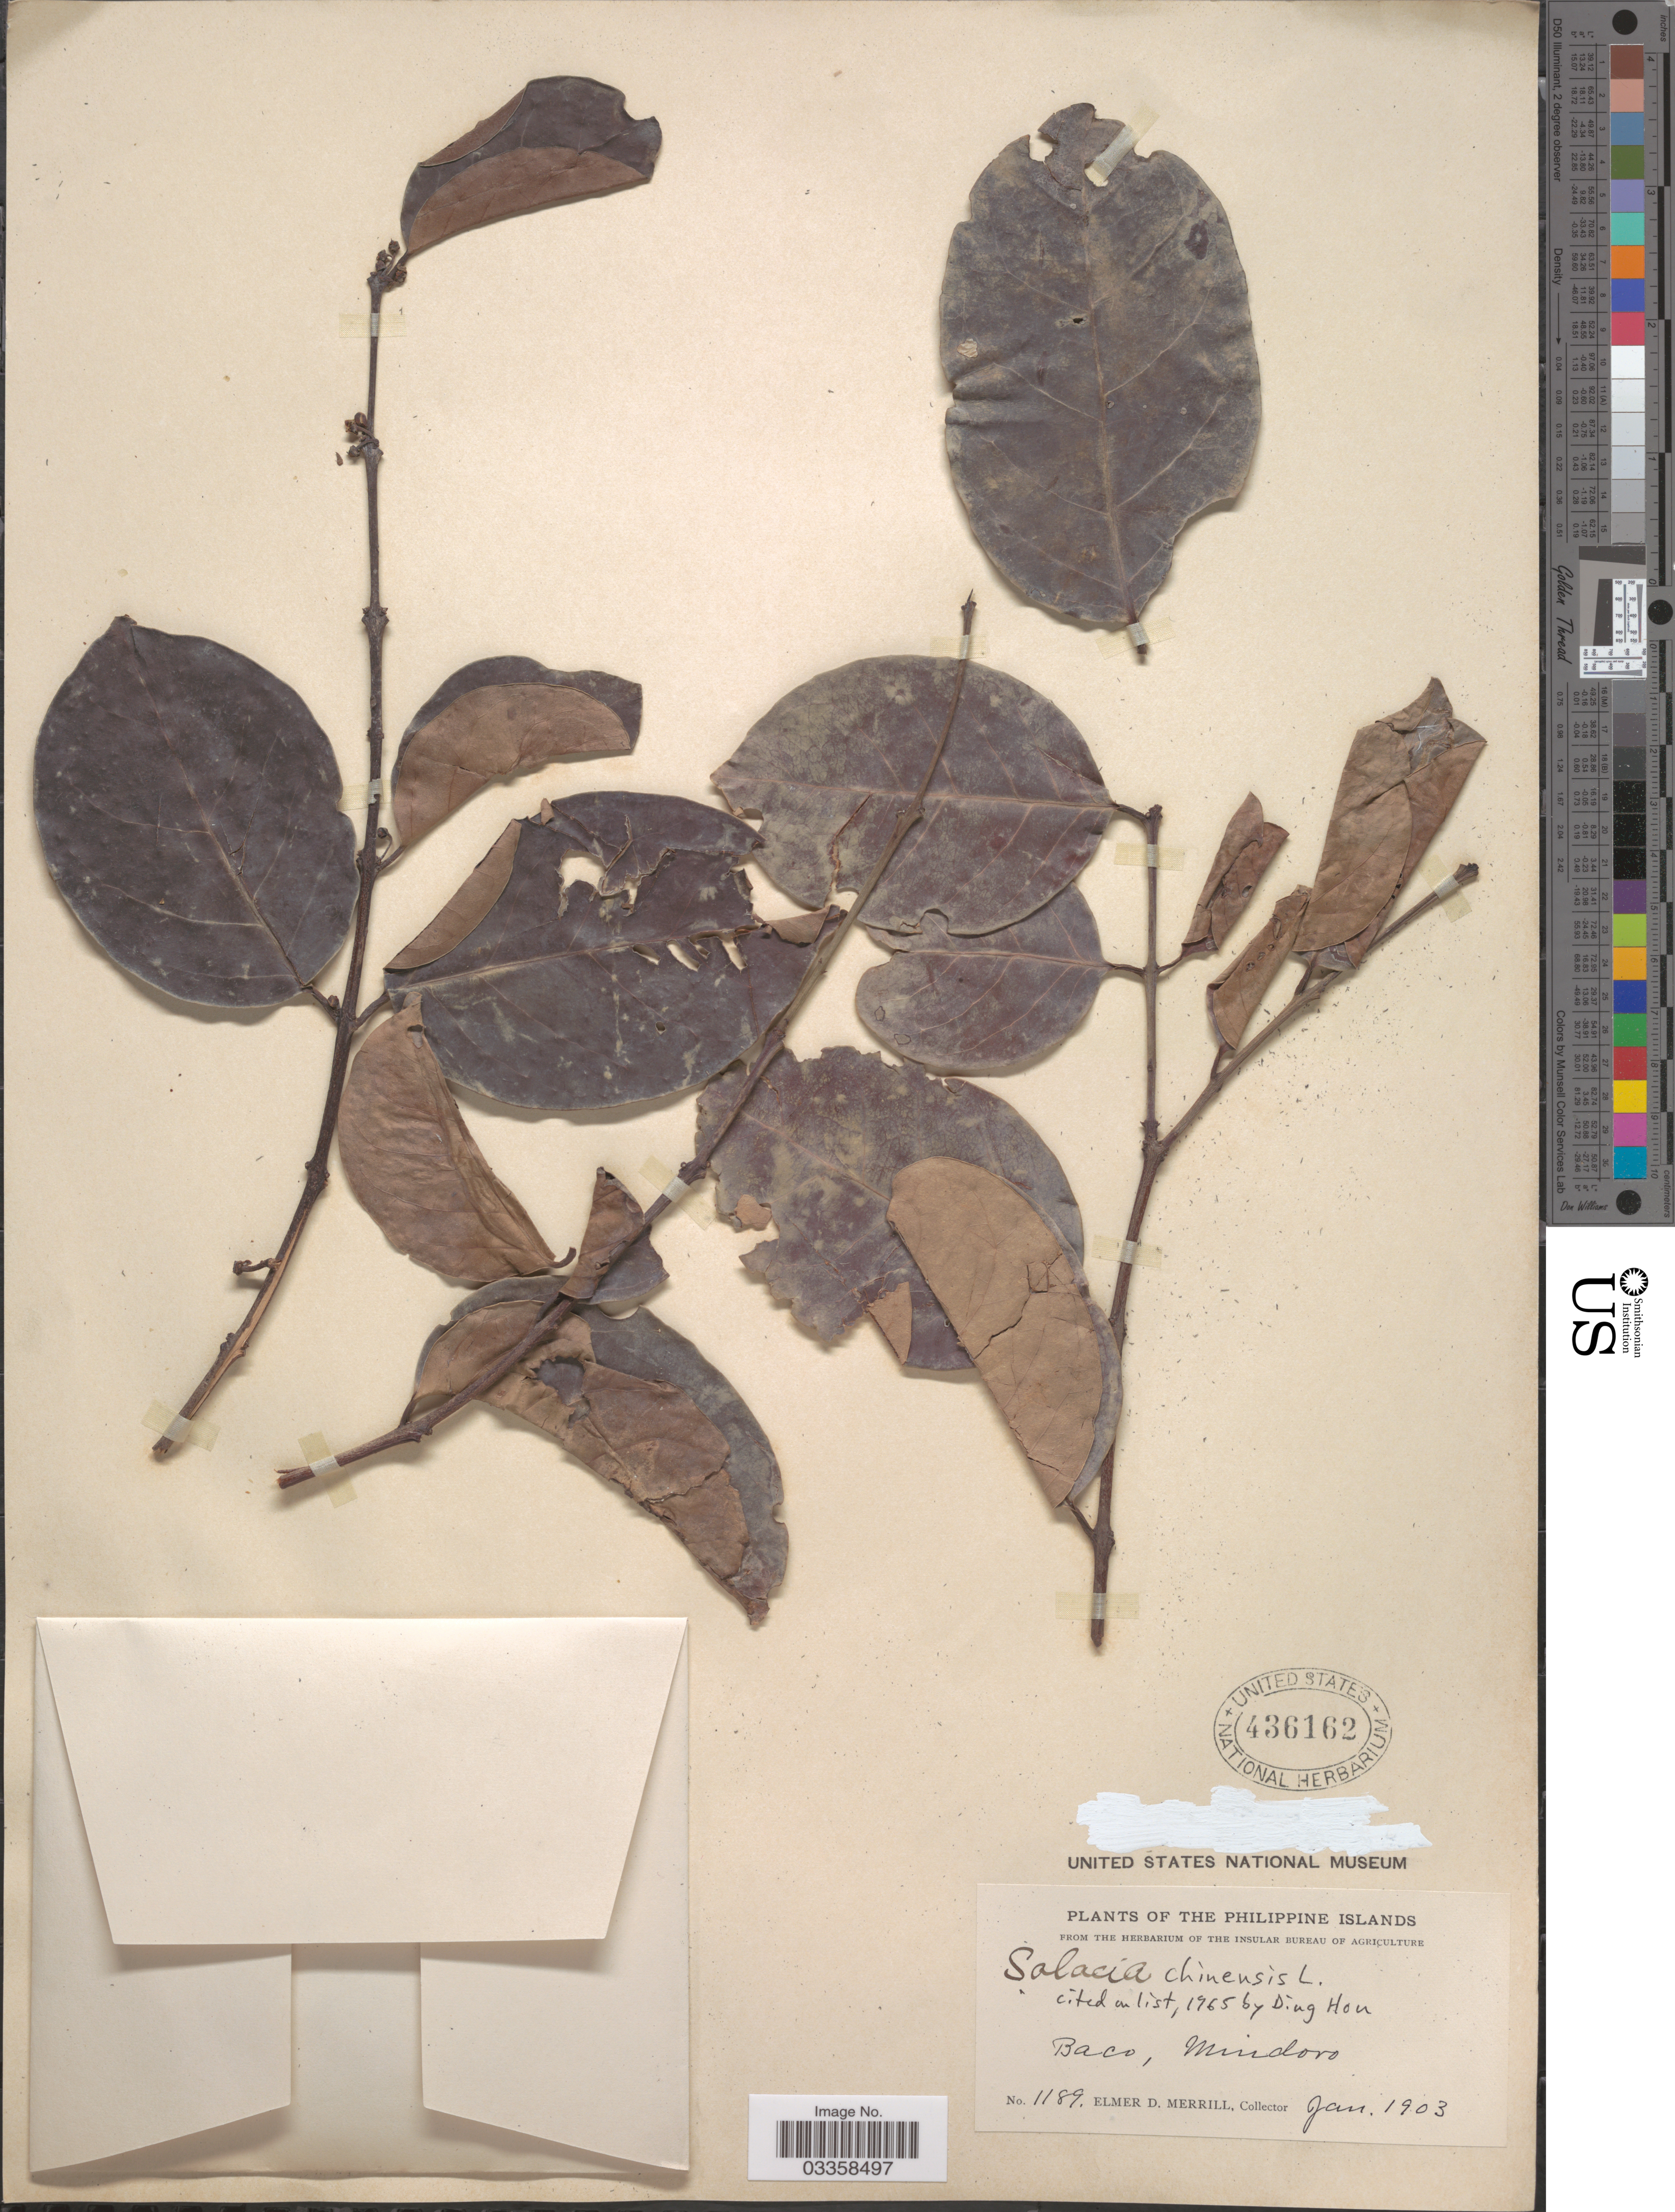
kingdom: Plantae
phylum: Tracheophyta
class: Magnoliopsida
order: Celastrales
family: Celastraceae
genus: Salacia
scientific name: Salacia chinensis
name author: L.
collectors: E. D. Merrill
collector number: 1189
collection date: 1903-01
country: Philippines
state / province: Mimaropa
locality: The Philippine Islands. Baco, Mindoro.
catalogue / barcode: US 436162